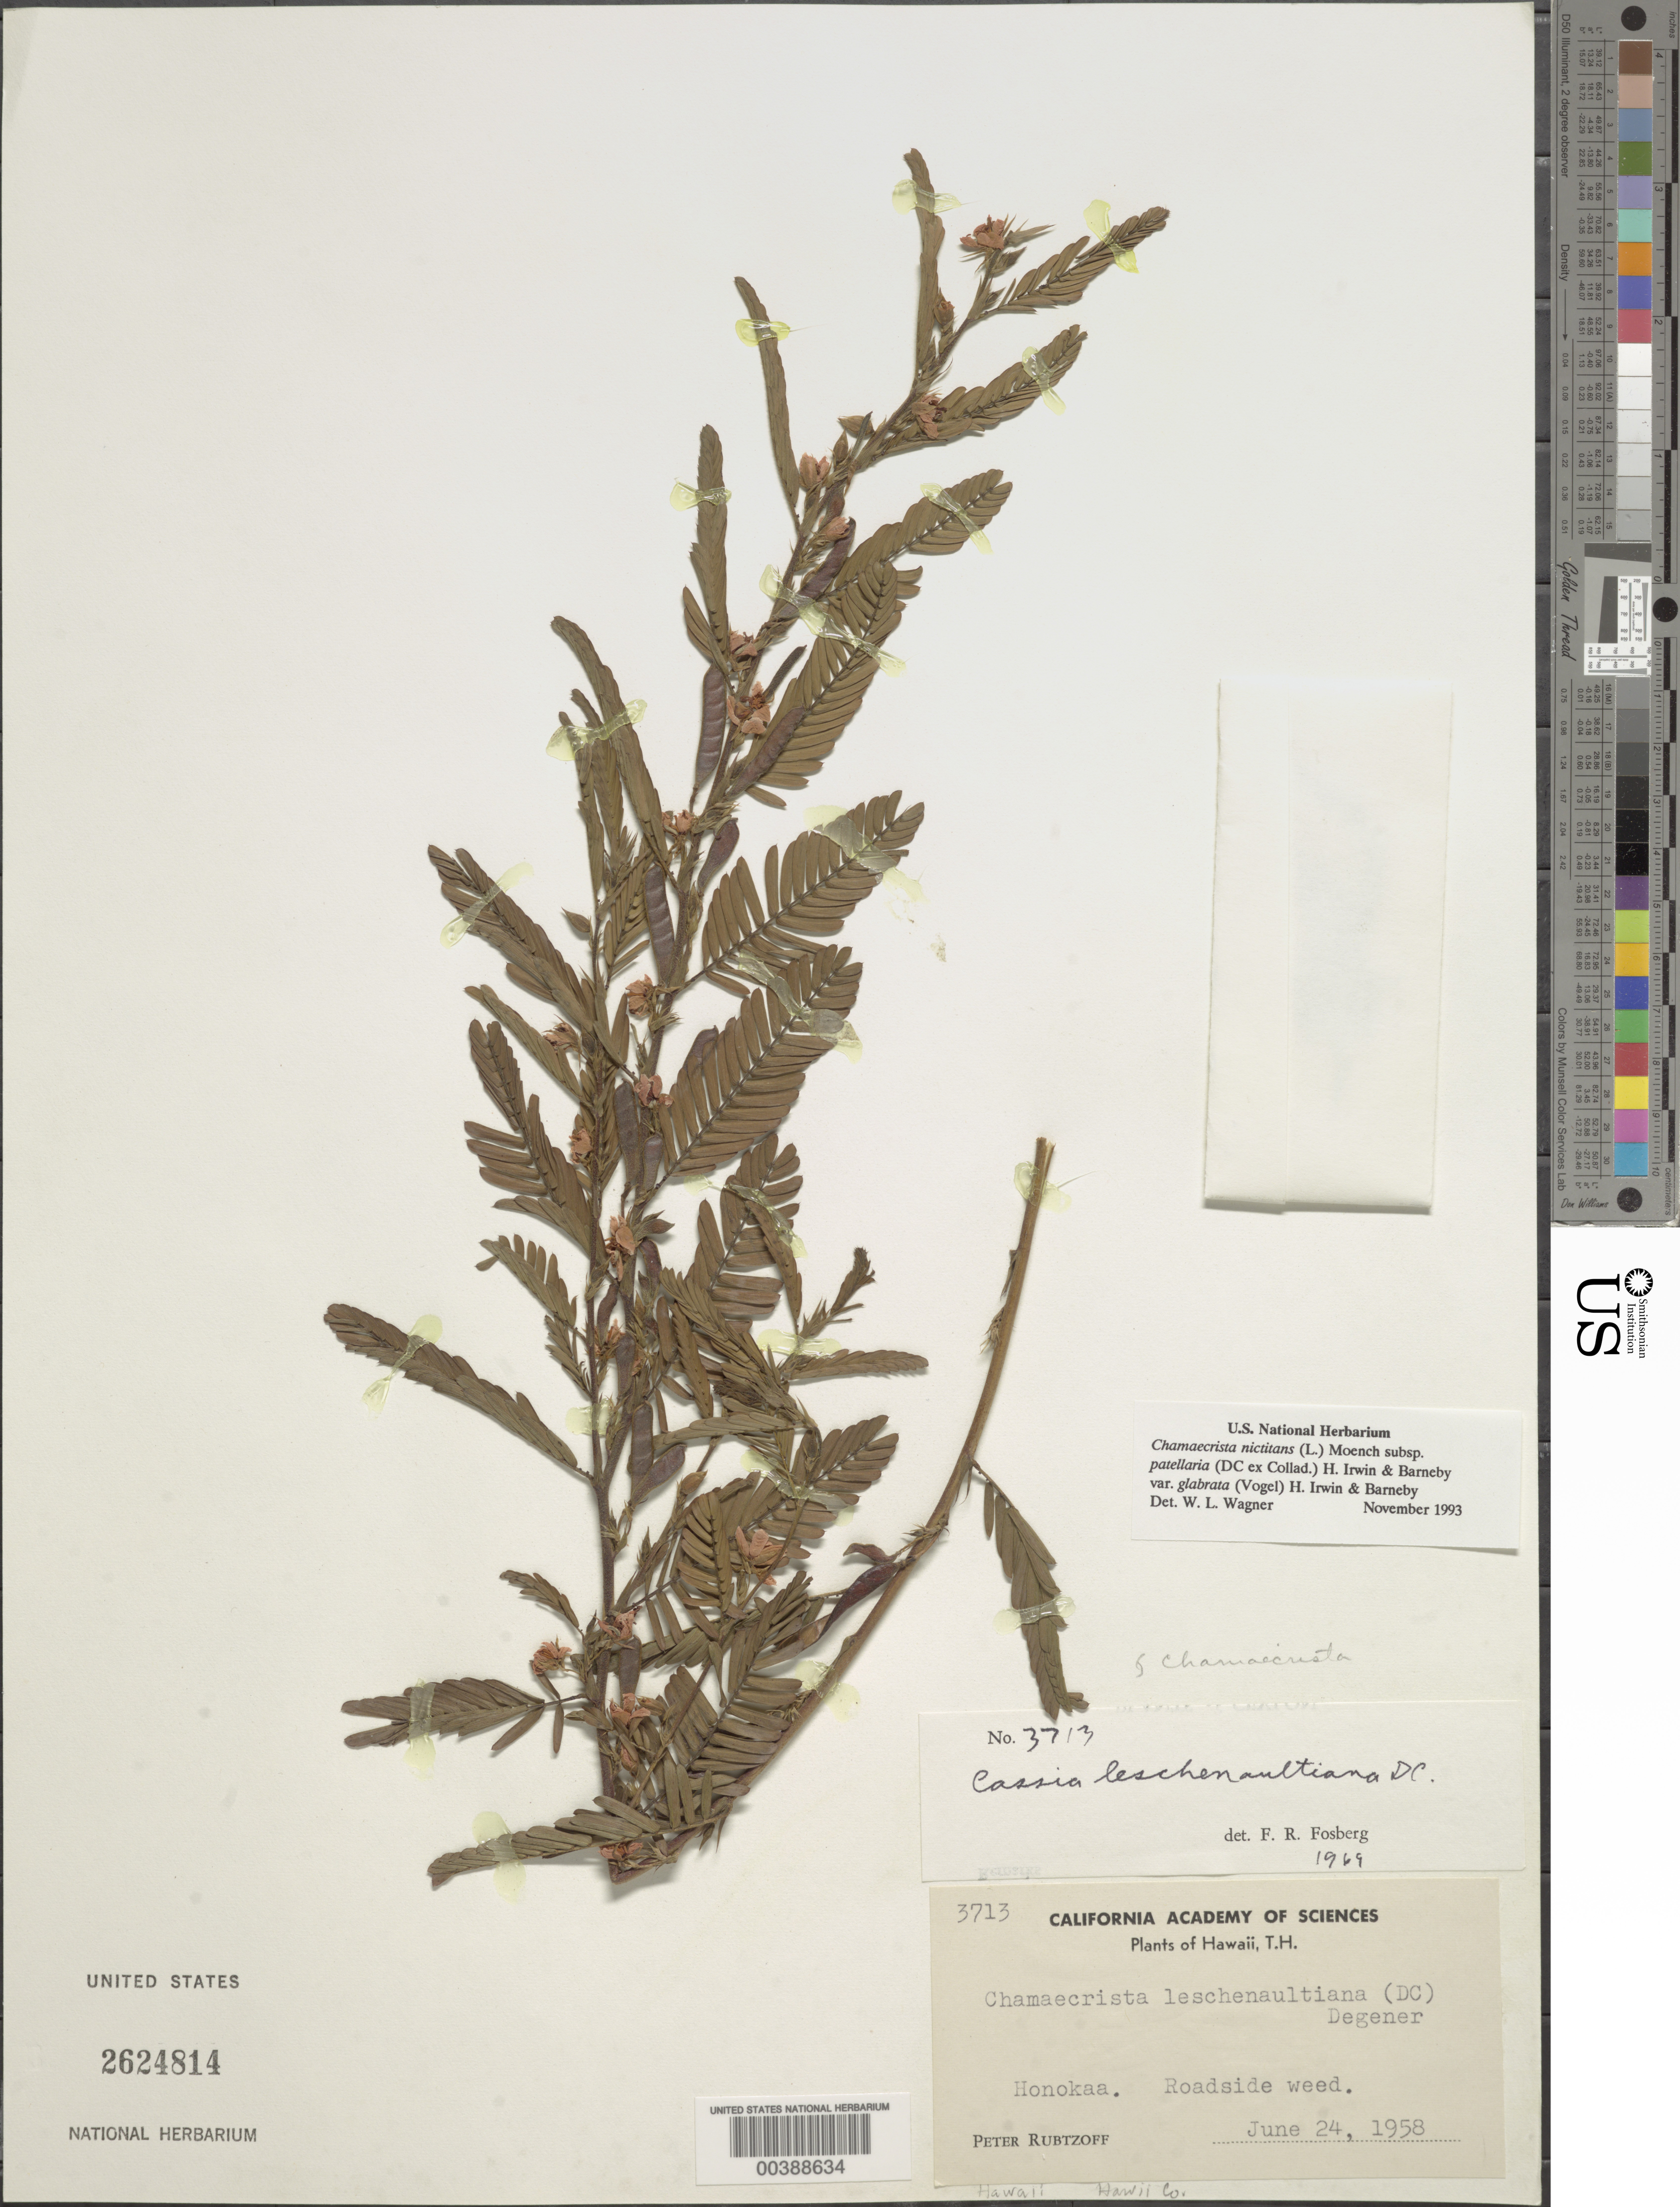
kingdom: Plantae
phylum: Tracheophyta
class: Magnoliopsida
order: Fabales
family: Fabaceae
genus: Chamaecrista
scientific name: Chamaecrista nictitans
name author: (L.) Moench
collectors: P. Rubtzoff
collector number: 3713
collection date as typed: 24 Jun 1958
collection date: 1958-06-24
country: United States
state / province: Hawaii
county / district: Hawaii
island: Hawaii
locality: Honokaa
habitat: Roadside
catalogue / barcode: US 2624814